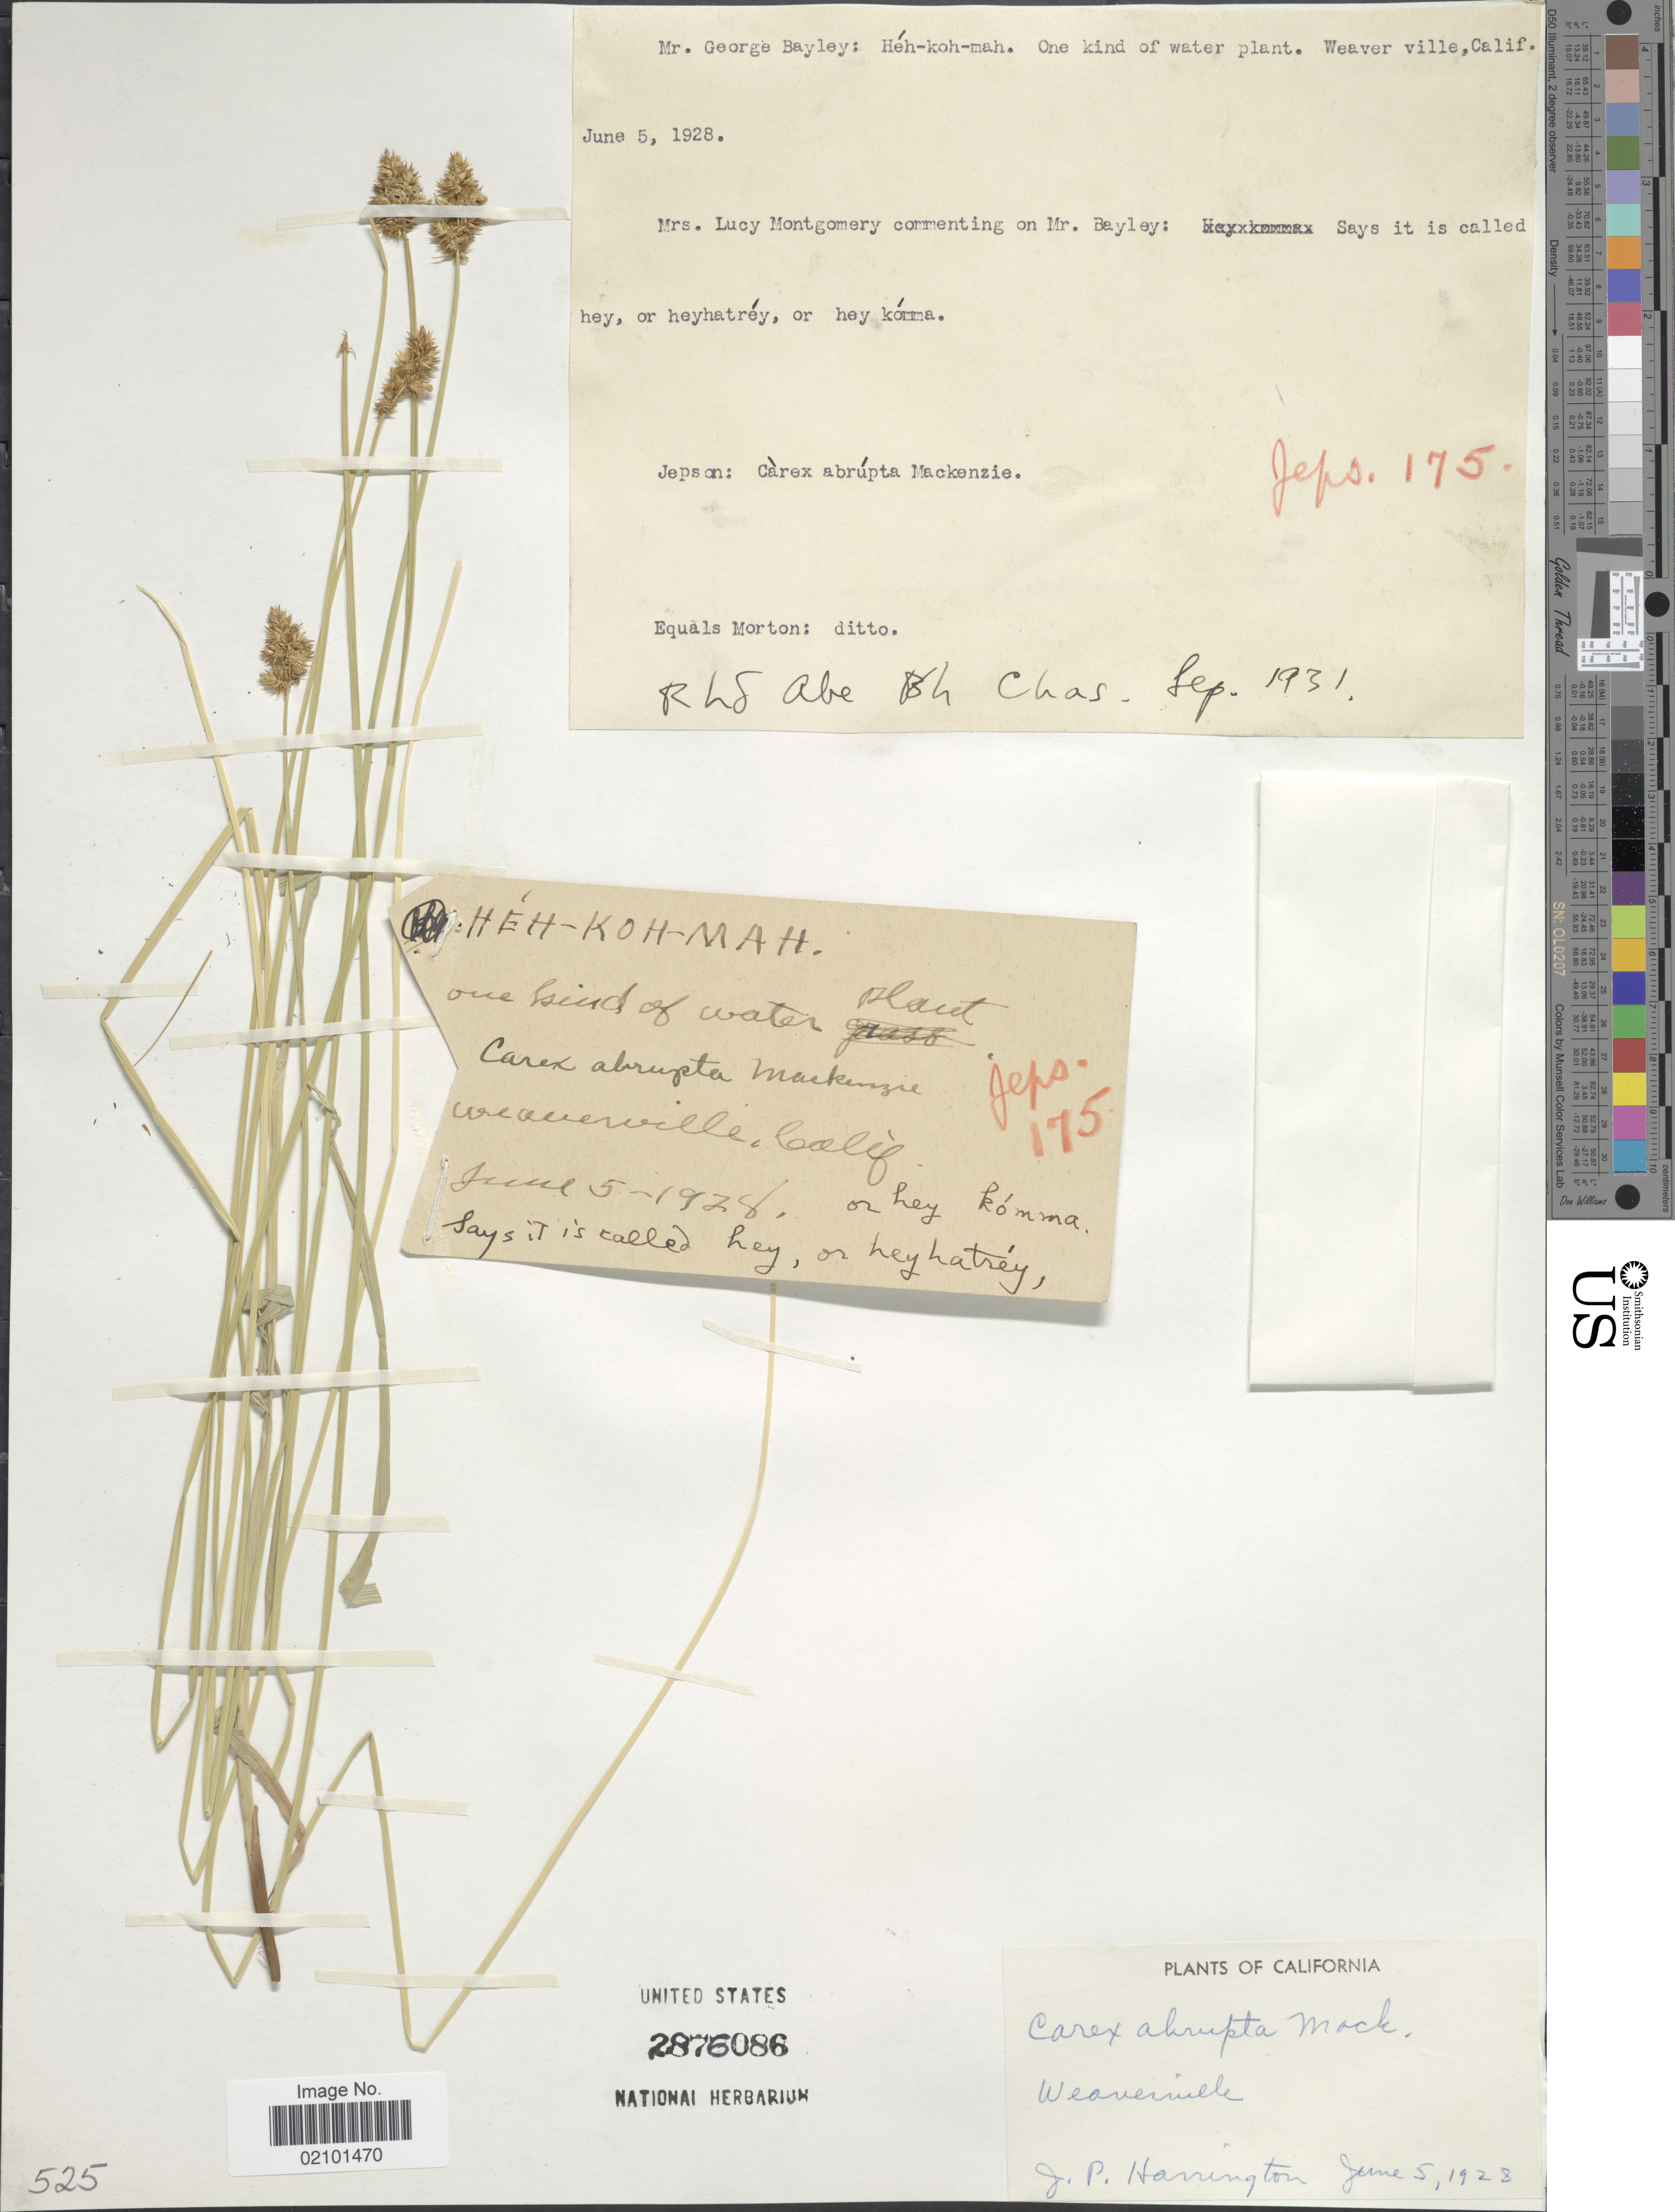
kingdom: Plantae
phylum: Tracheophyta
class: Liliopsida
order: Poales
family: Cyperaceae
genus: Carex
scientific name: Carex abrupta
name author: Mack.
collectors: J. Harrington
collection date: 1928-06-05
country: United States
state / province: California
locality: Weaverville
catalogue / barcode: US 2876086